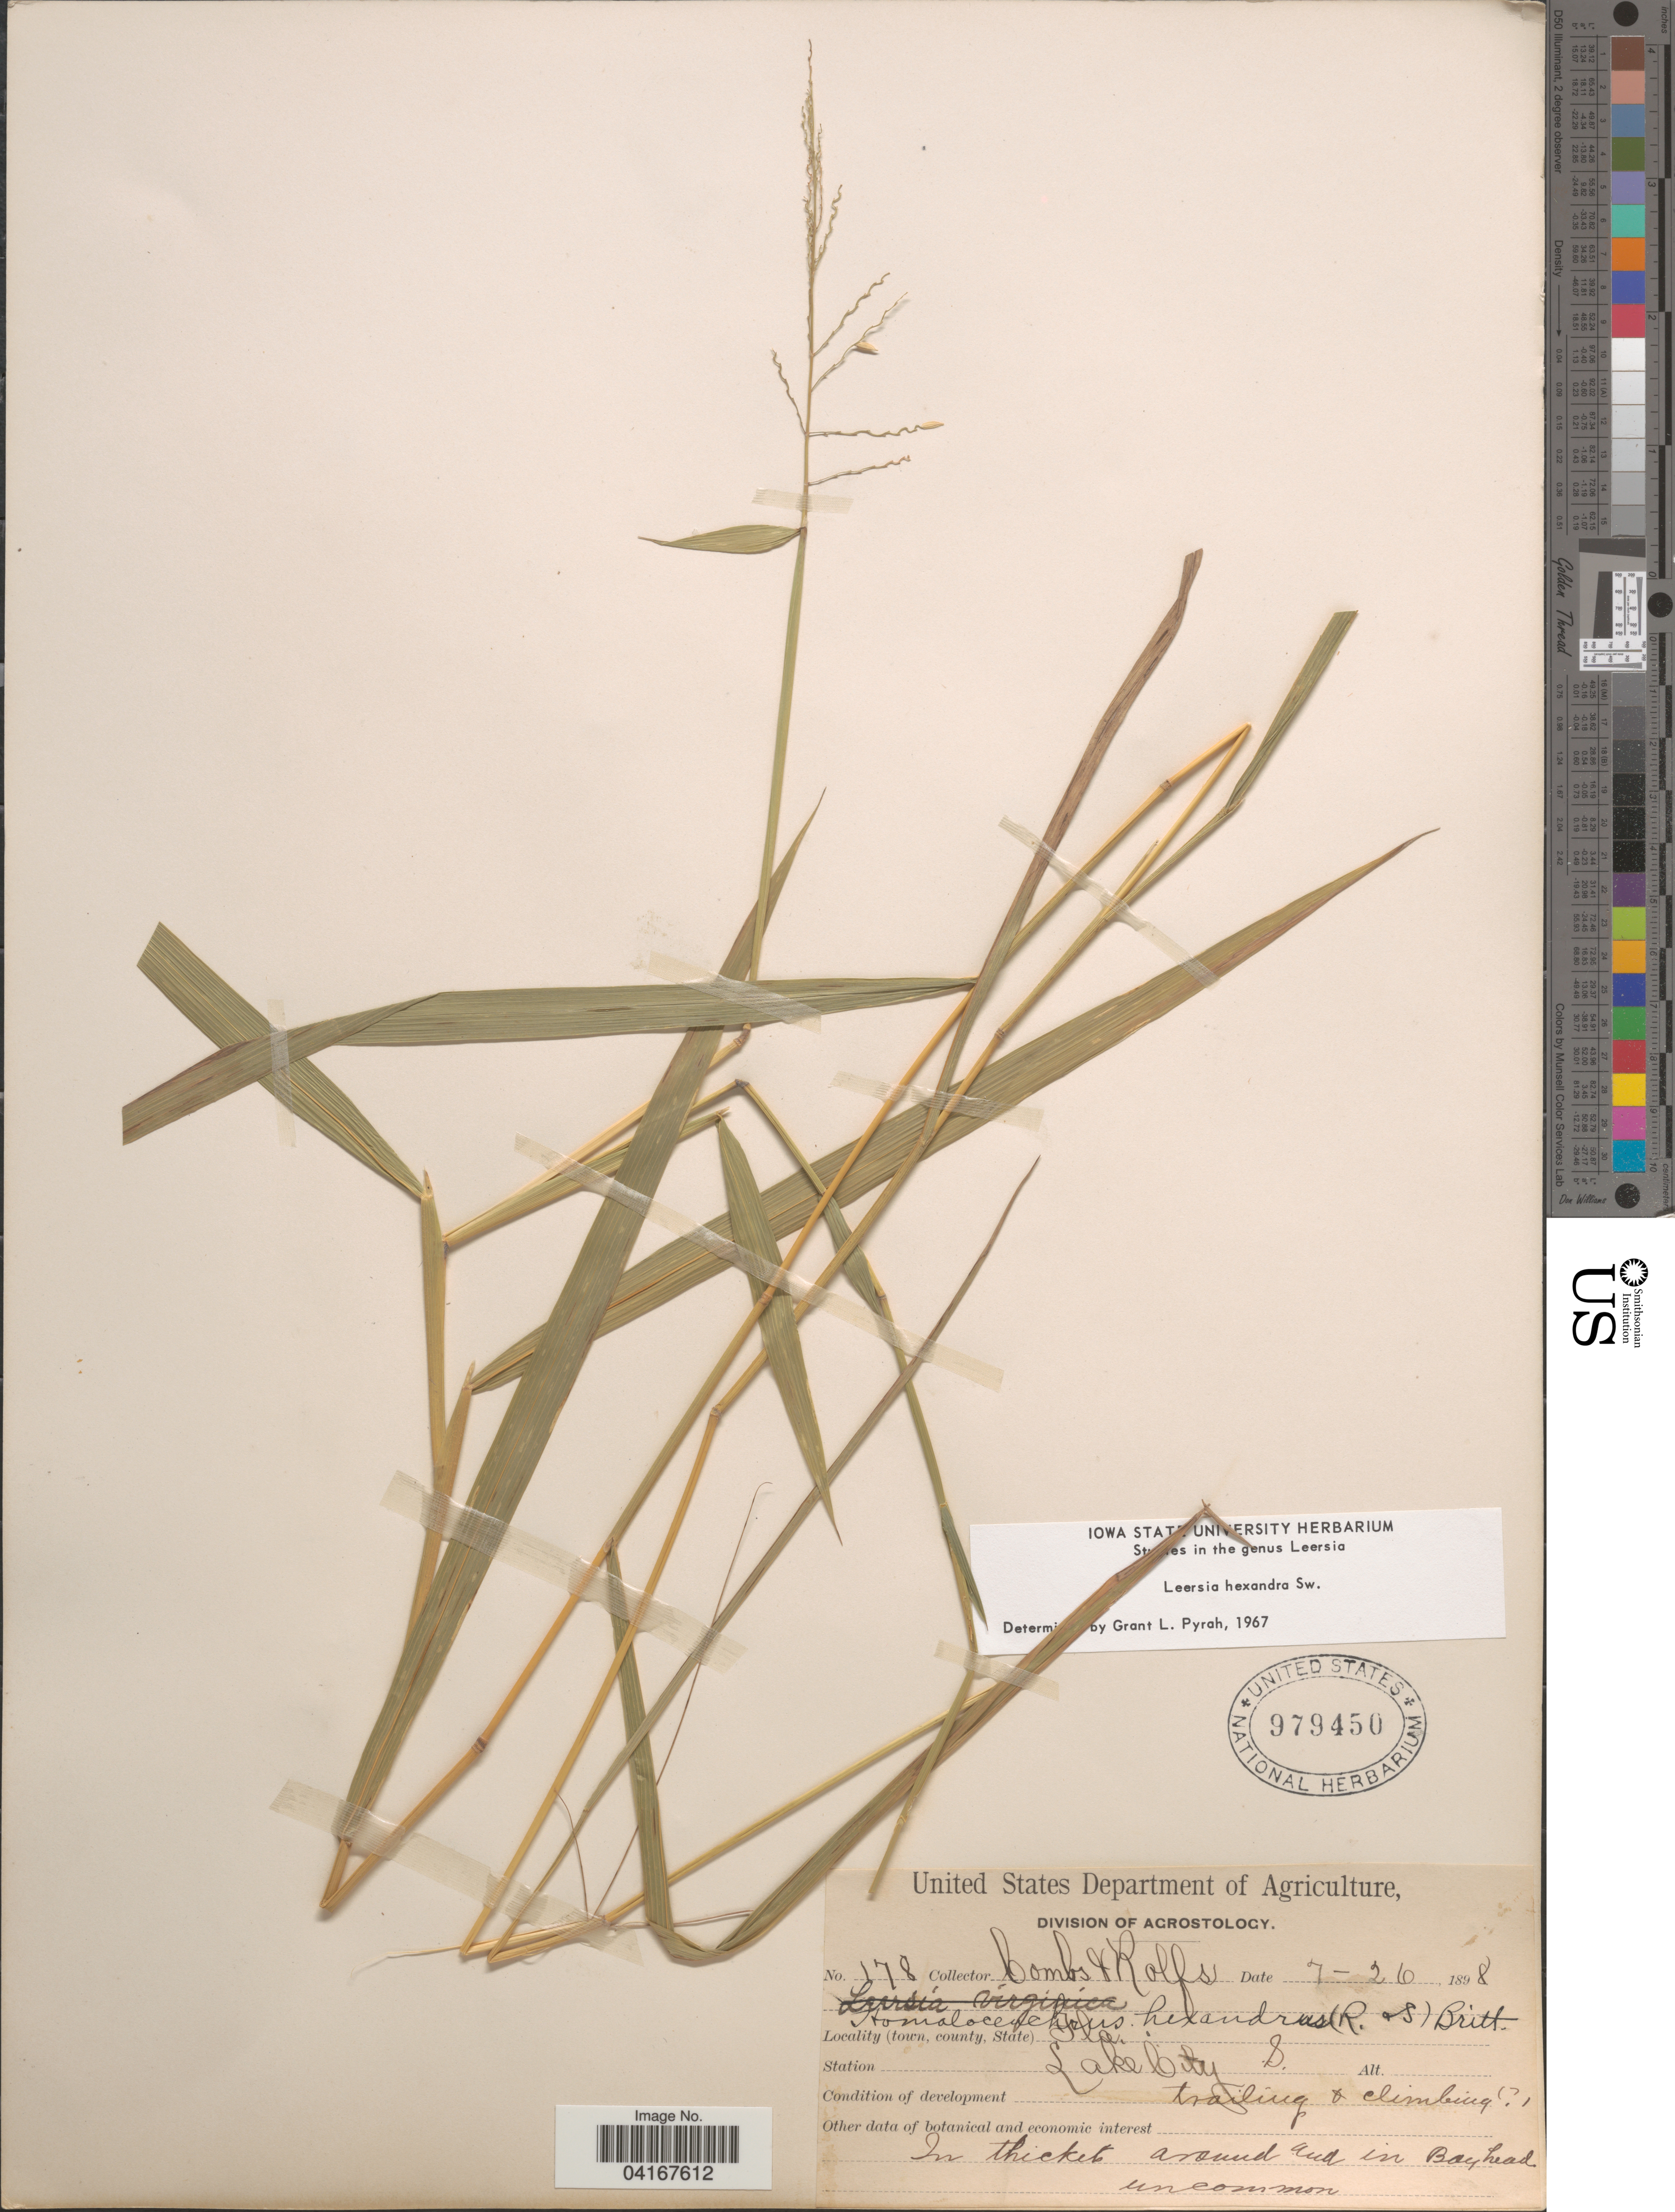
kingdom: Plantae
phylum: Tracheophyta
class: Liliopsida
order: Poales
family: Poaceae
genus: Leersia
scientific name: Leersia hexandra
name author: Sw.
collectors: -. Combs & Rolfs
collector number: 178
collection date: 1898-07-26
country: United States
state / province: Florida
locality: Lake City.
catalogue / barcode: US 979450